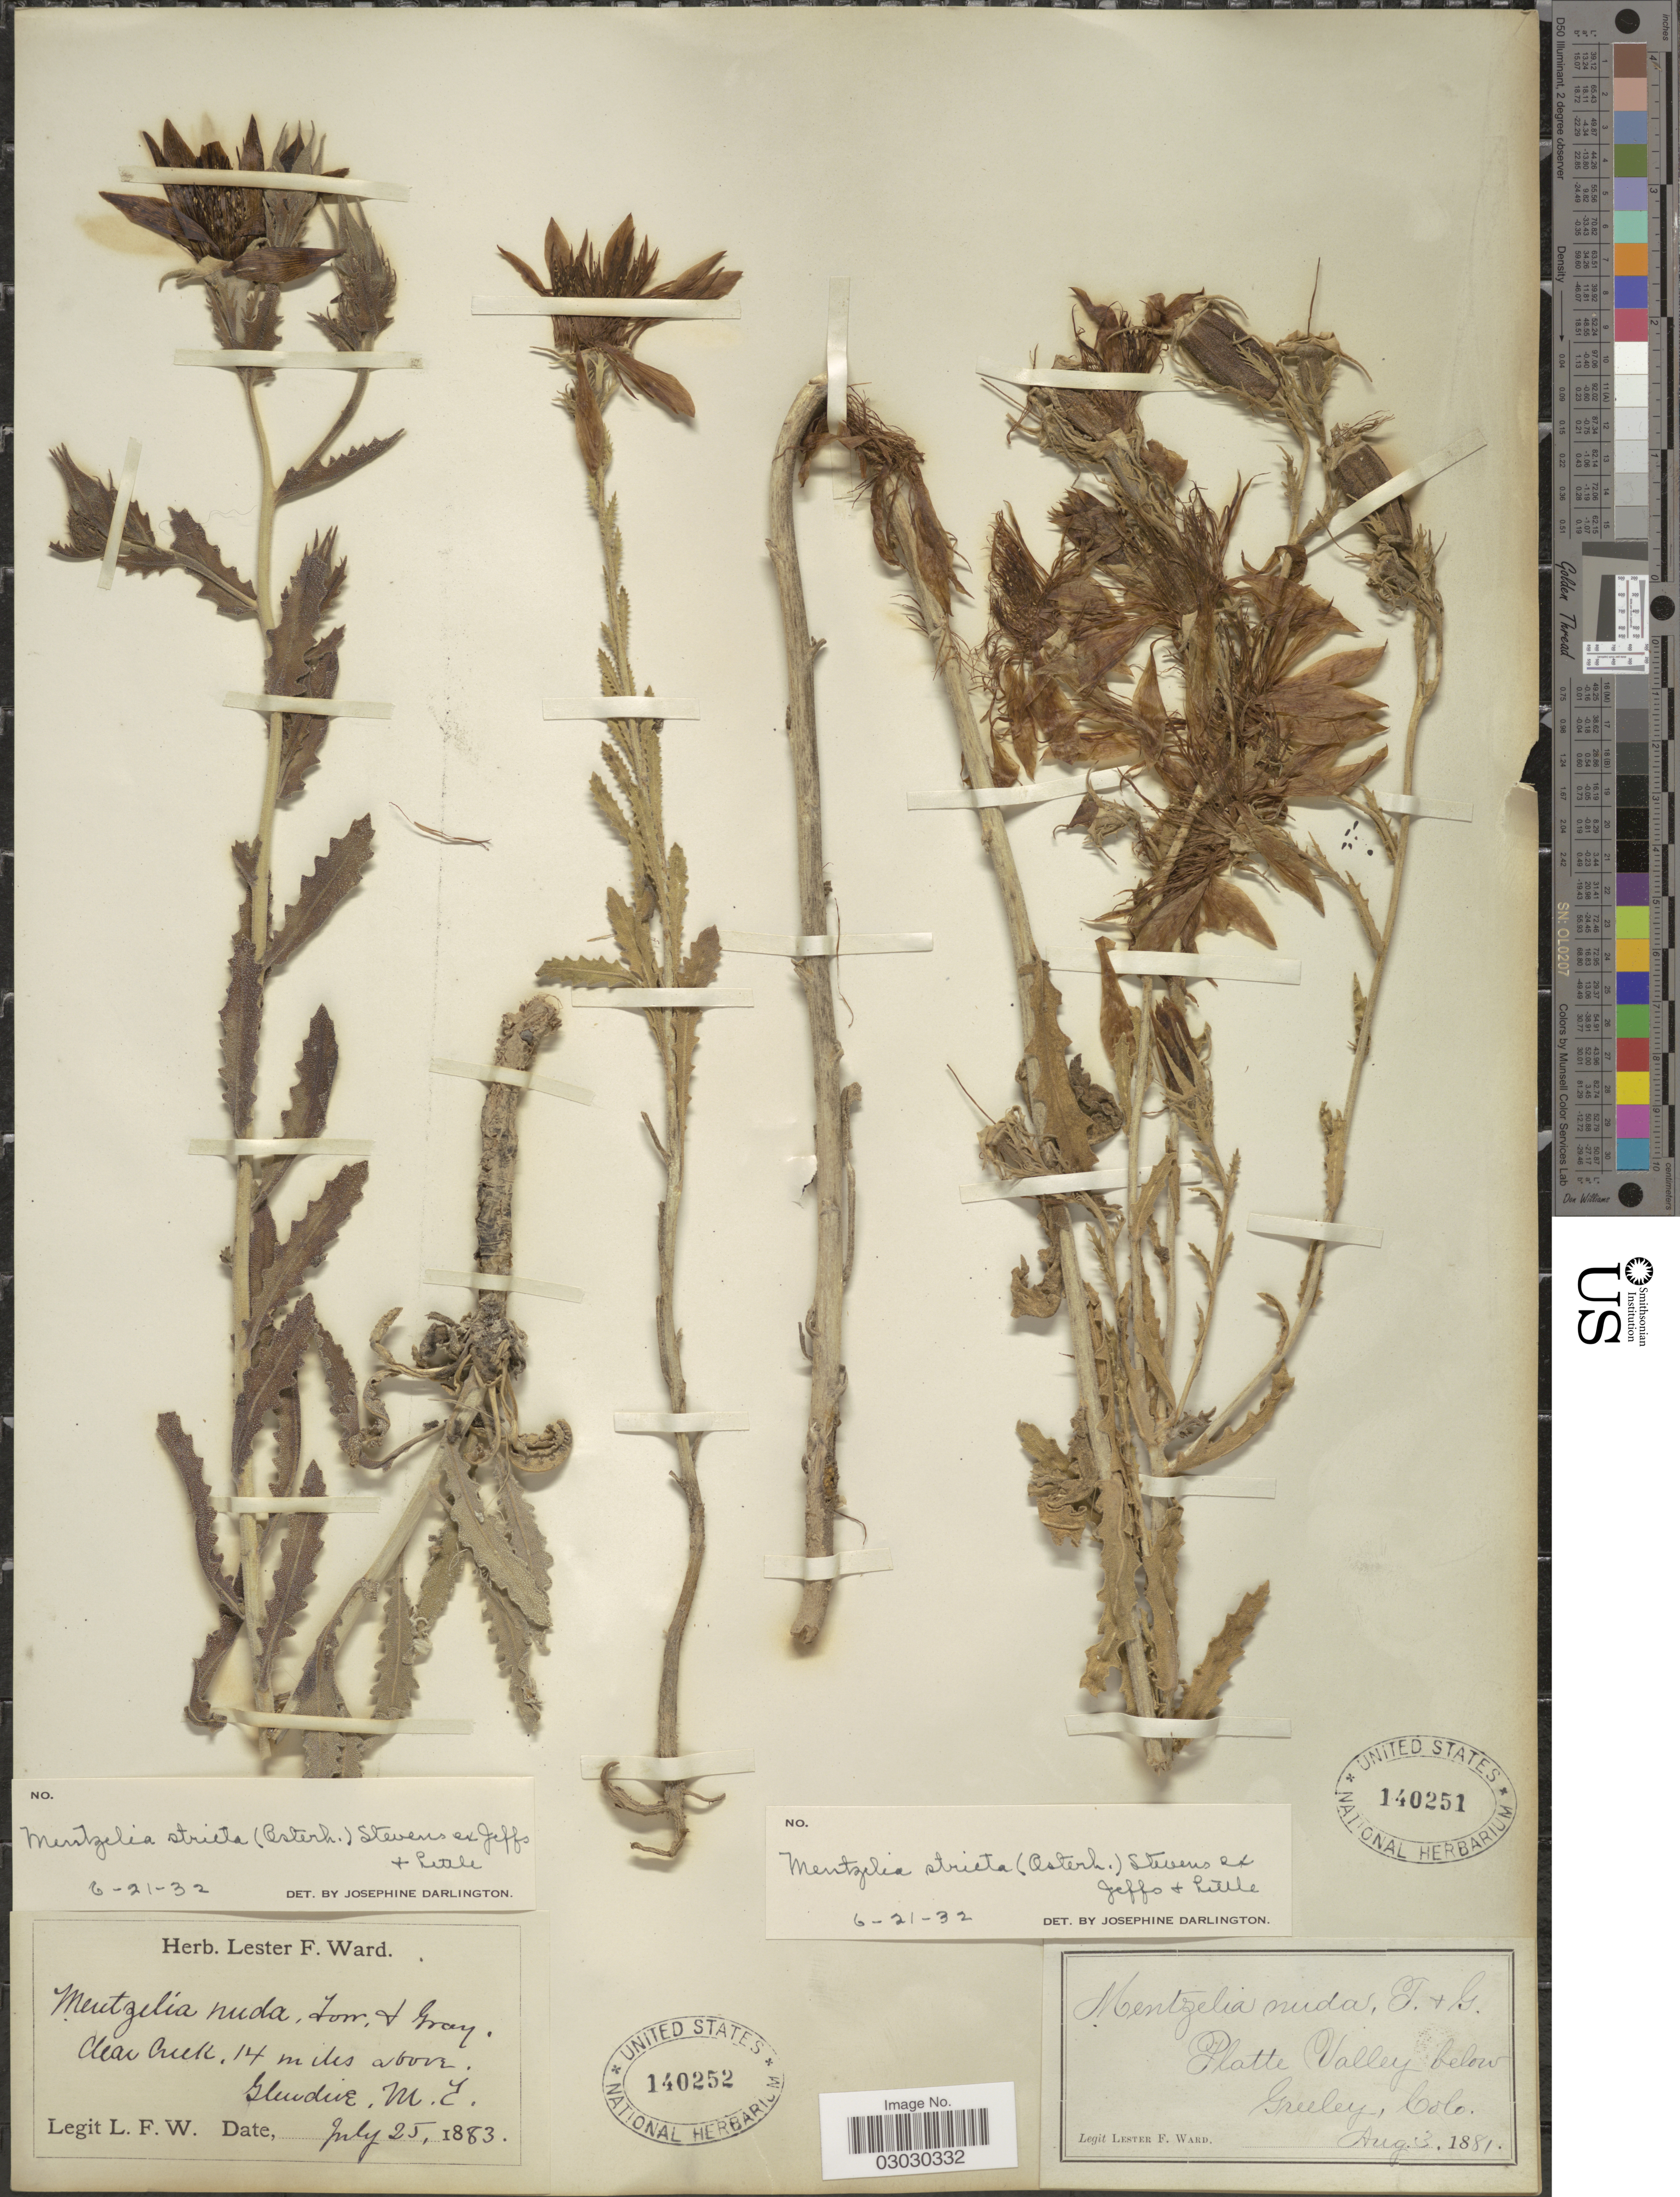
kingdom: Plantae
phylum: Tracheophyta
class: Magnoliopsida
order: Cornales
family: Loasaceae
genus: Mentzelia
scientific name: Mentzelia stricta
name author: (Osterh.) Stevens ex Jeffs & Little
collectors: L. F. Ward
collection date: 1883-07-25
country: United States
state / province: Montana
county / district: Dawson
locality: Clear Creek, 14 miles above Glendive.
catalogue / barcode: US 140252